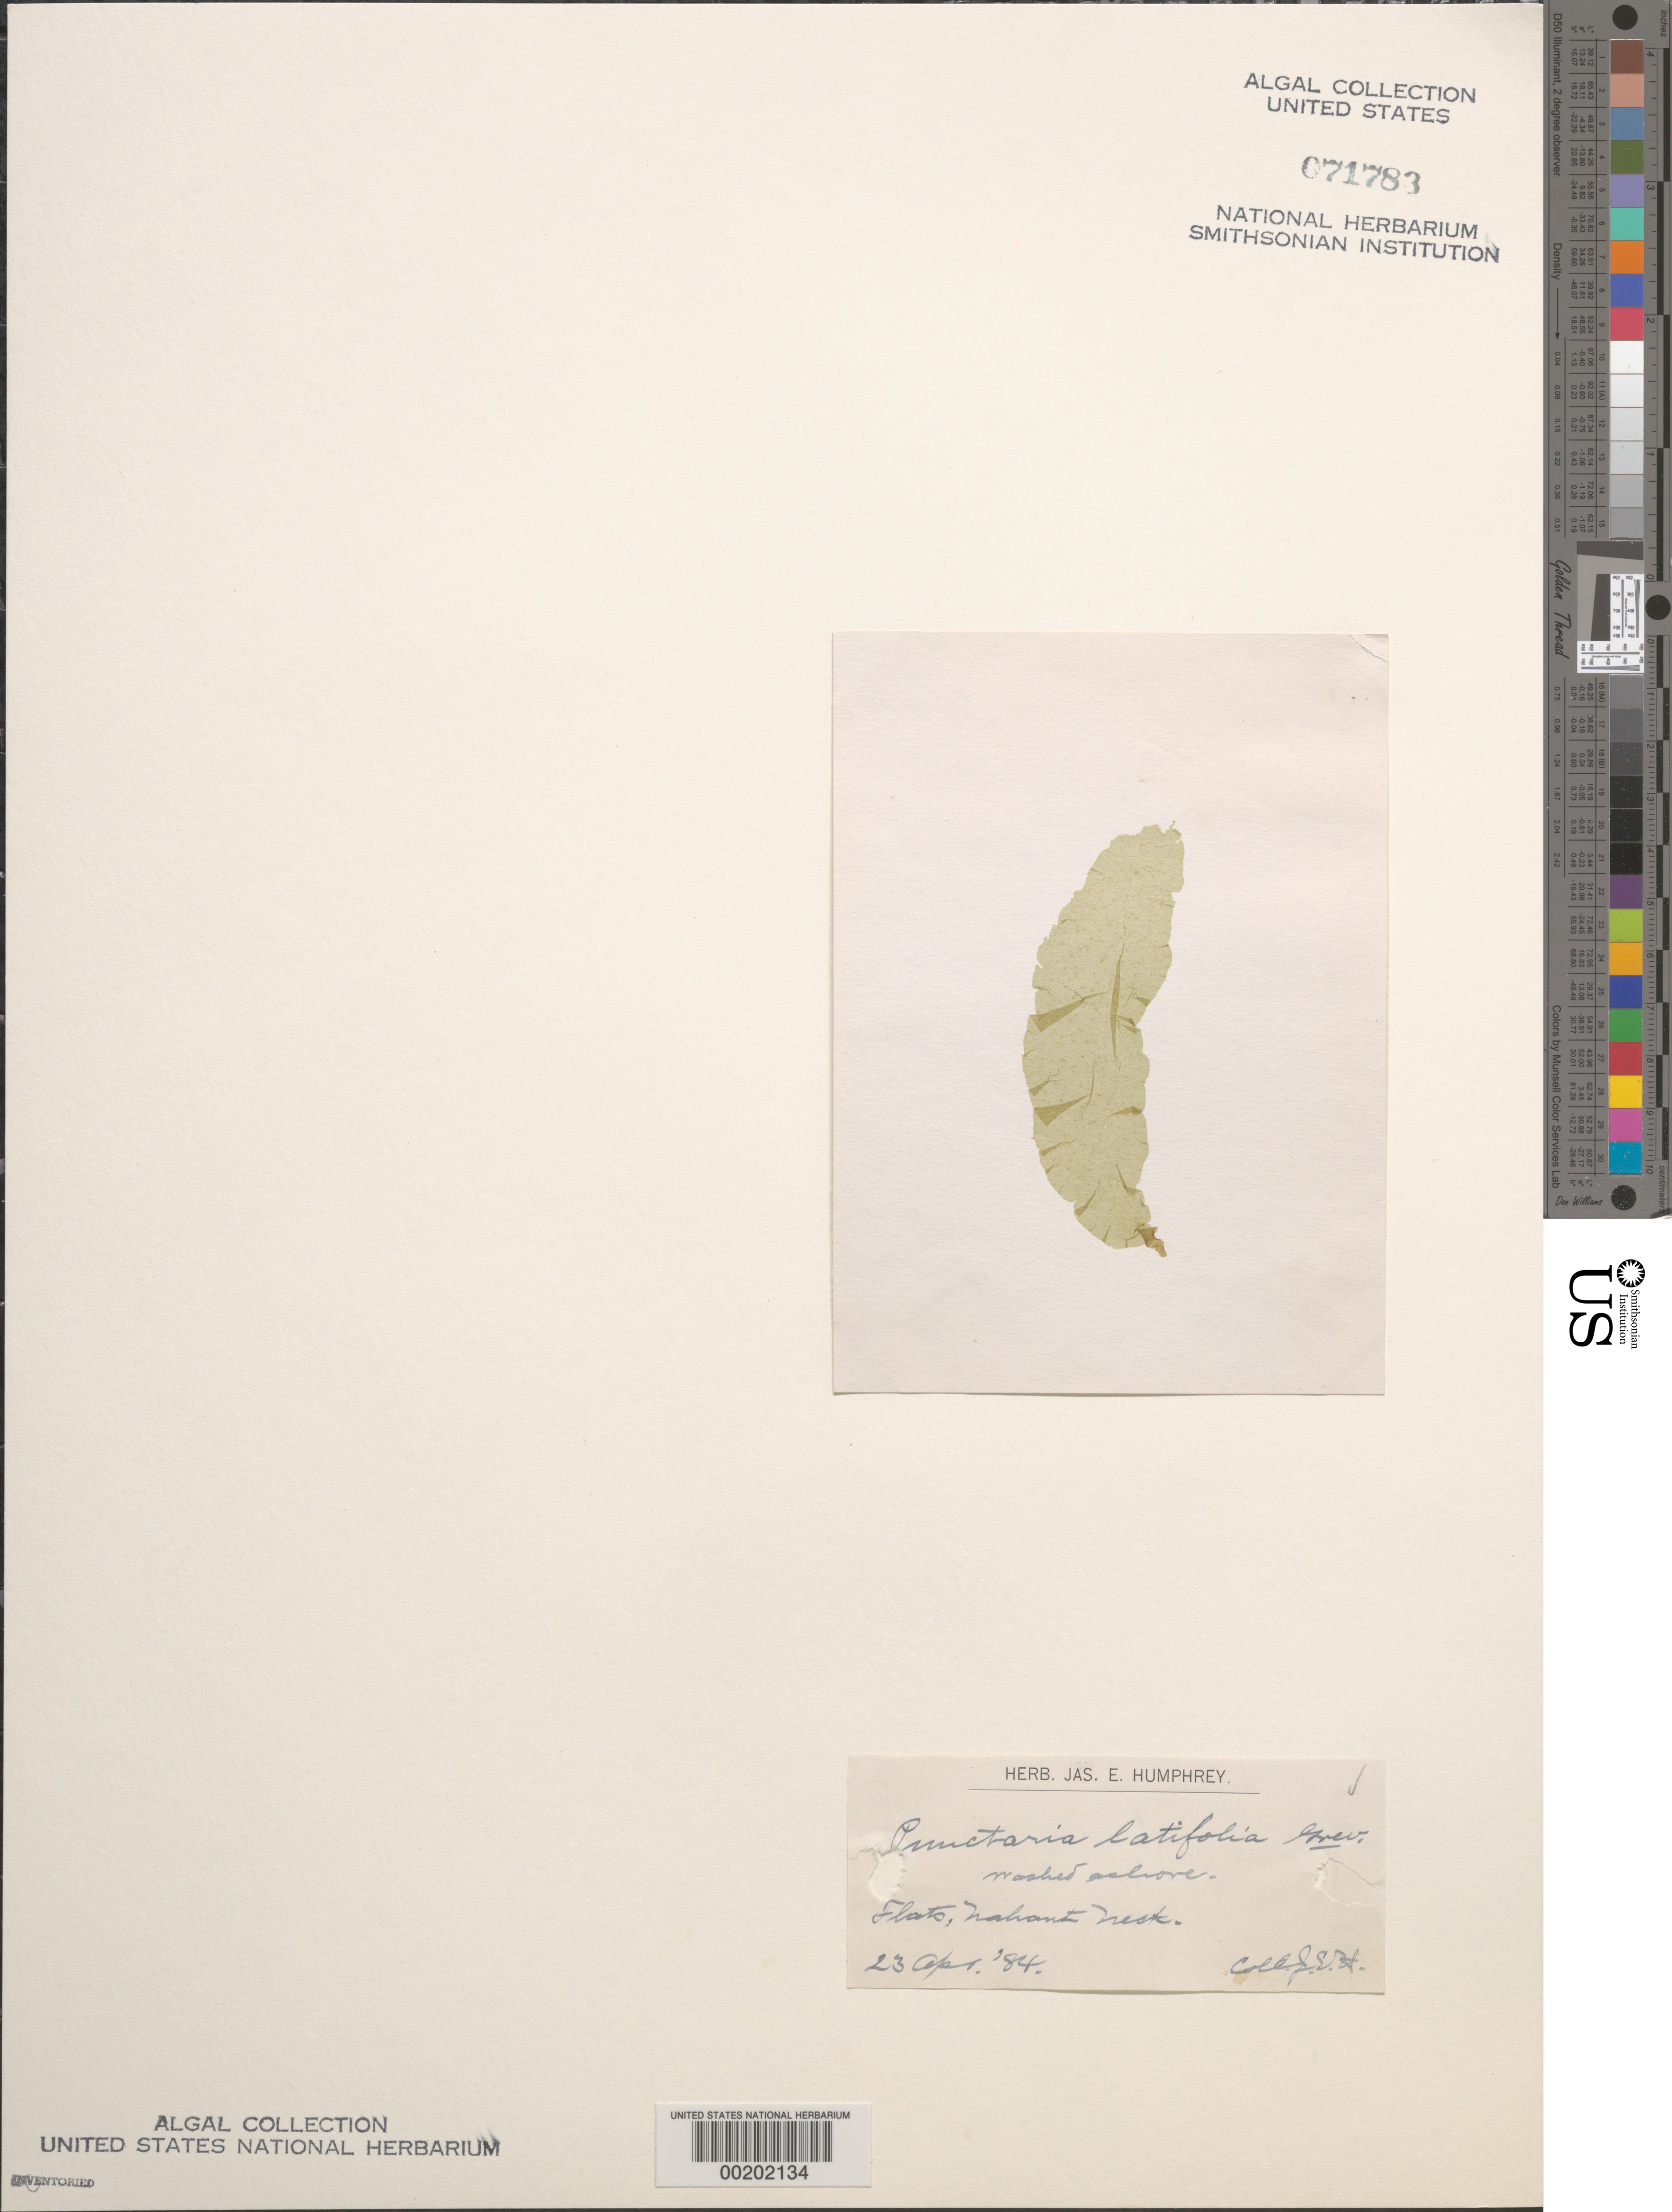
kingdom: Chromista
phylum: Ochrophyta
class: Phaeophyceae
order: Dictyosiphonales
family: Punctariaceae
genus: Punctaria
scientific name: Punctaria latifolia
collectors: J. Humphrey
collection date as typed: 23 Apr 1884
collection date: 1884-04-23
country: United States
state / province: Massachusetts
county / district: Essex County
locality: Flats, Nahant Neck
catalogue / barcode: US 71783